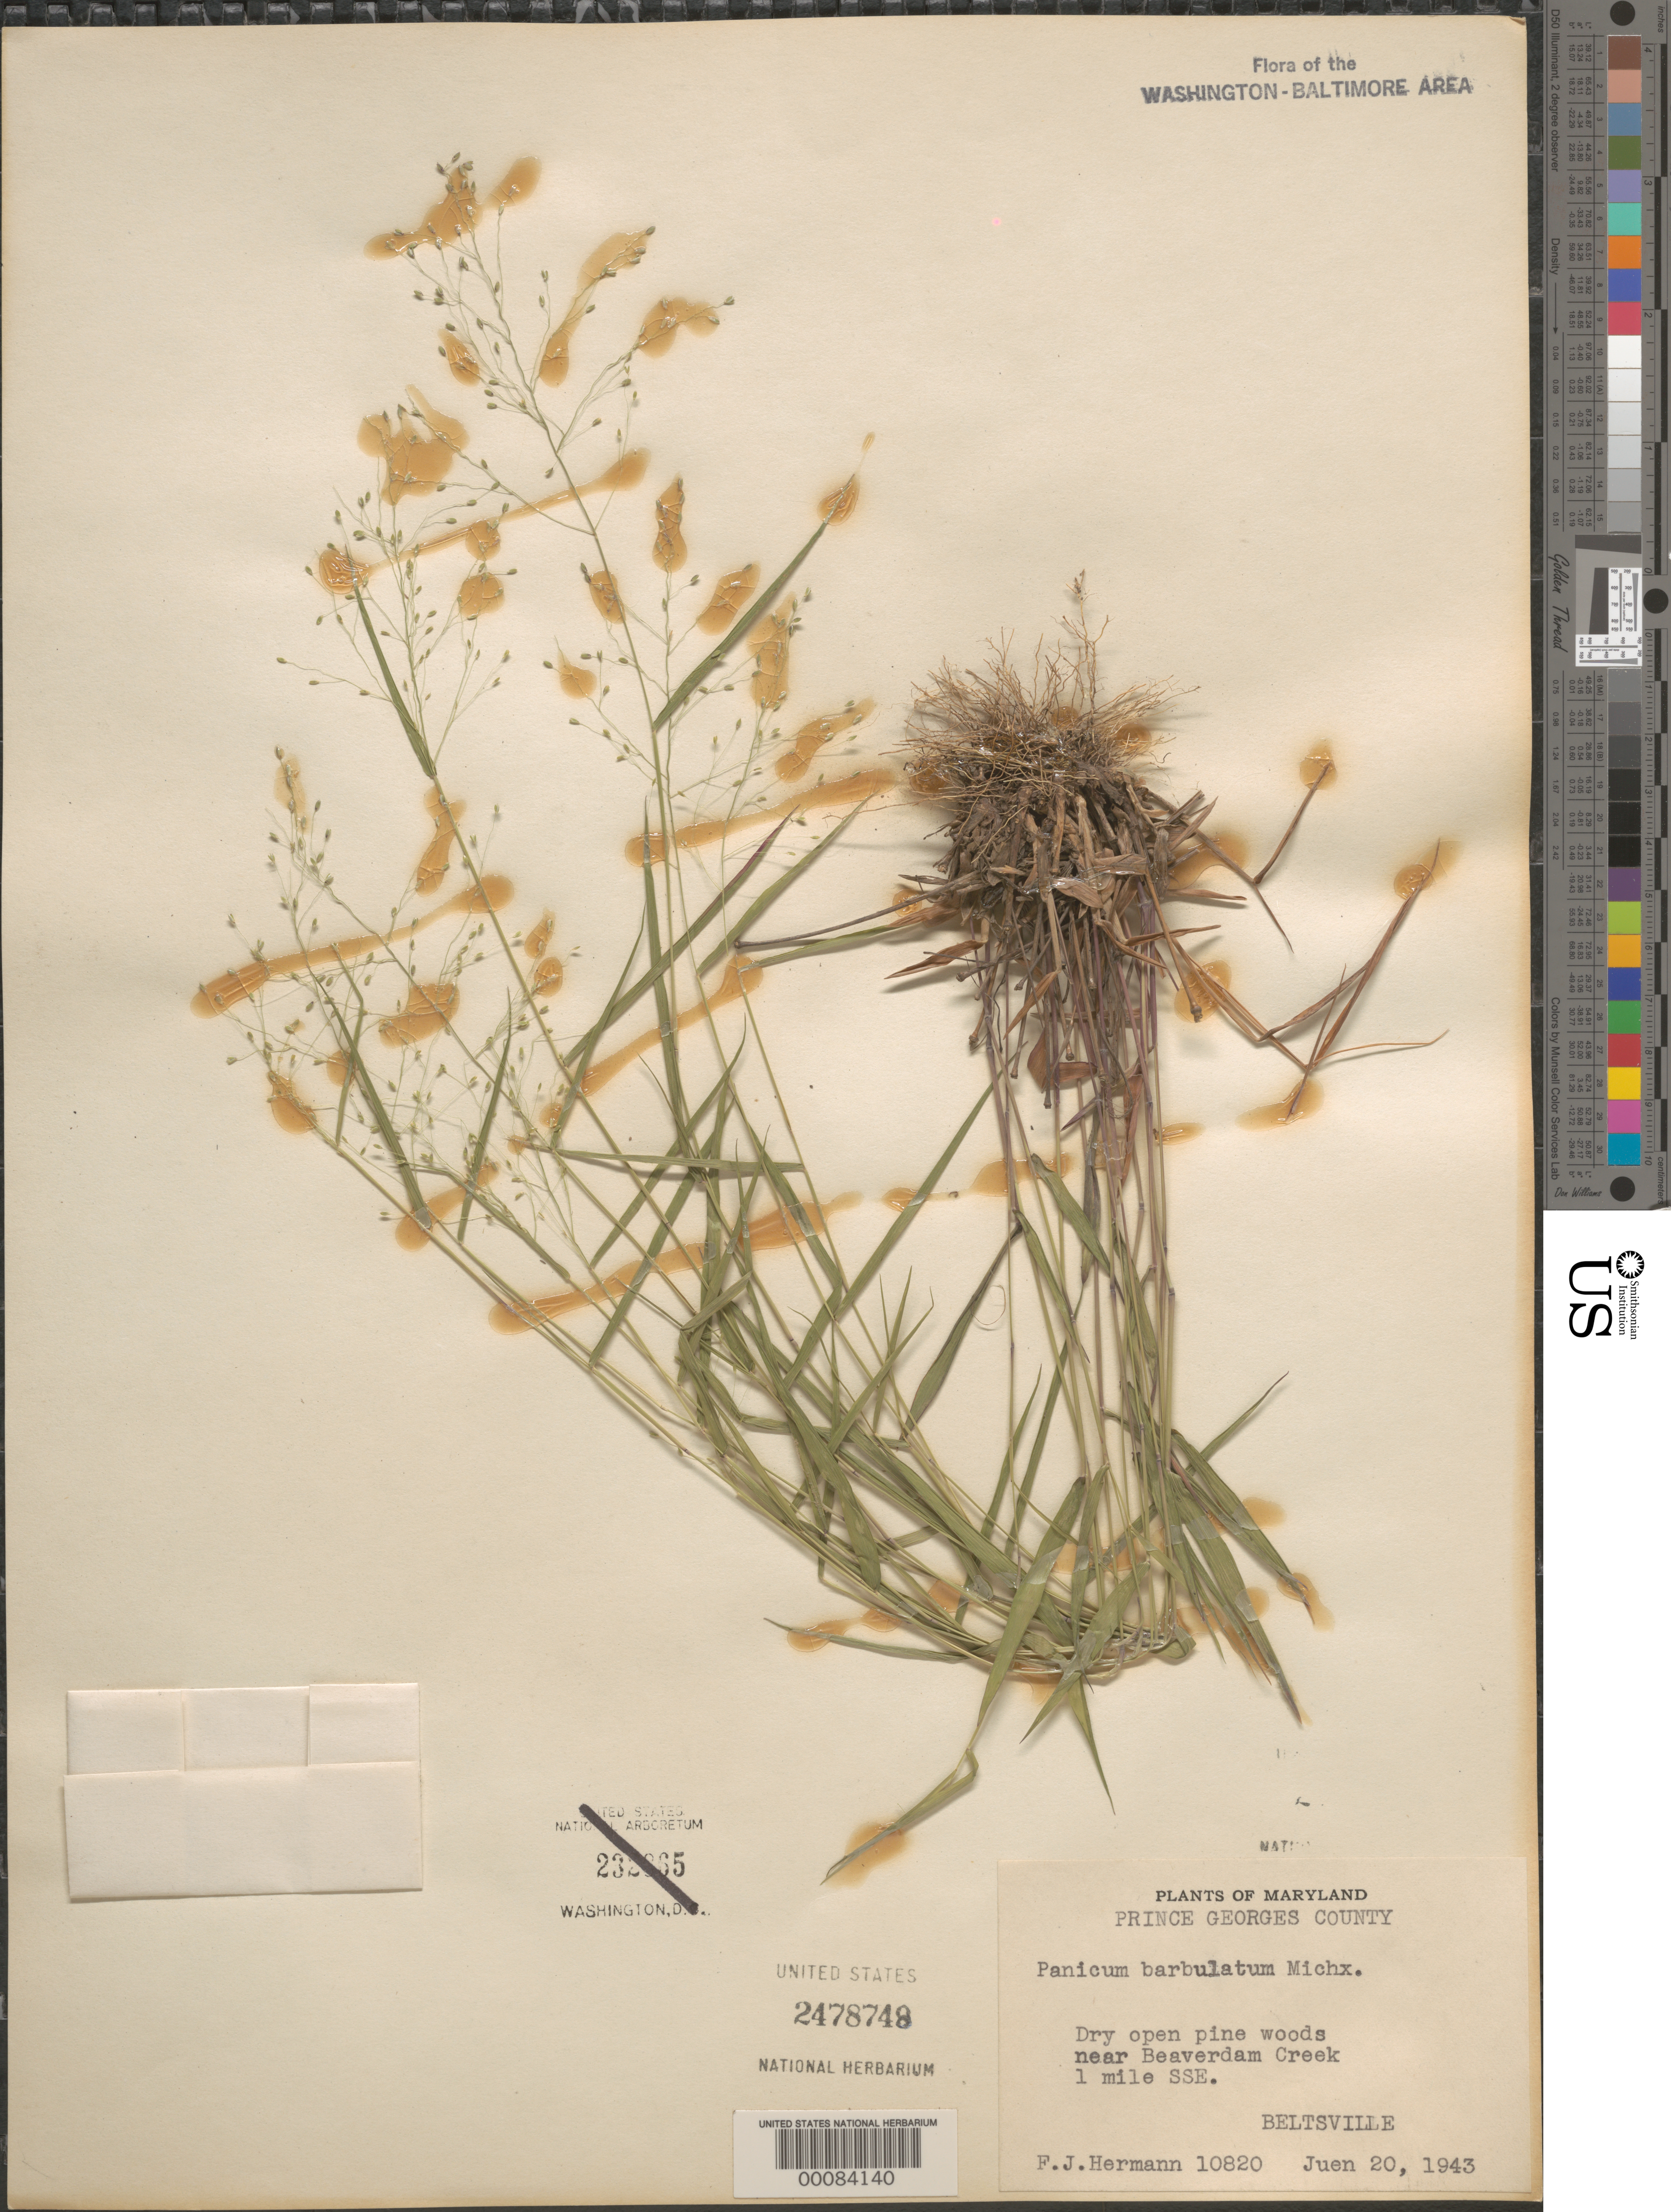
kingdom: Plantae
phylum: Tracheophyta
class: Liliopsida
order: Poales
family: Poaceae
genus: Dichanthelium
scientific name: Dichanthelium dichotomum var. dichotomum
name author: (L.) Gould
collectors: F. J. Hermann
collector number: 10820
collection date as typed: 20 Jun 1943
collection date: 1943-06-20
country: United States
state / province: Maryland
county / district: Prince George's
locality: Near Beaverdam Creek, Beltsville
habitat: Open, dry pine woods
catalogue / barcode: US 2478748